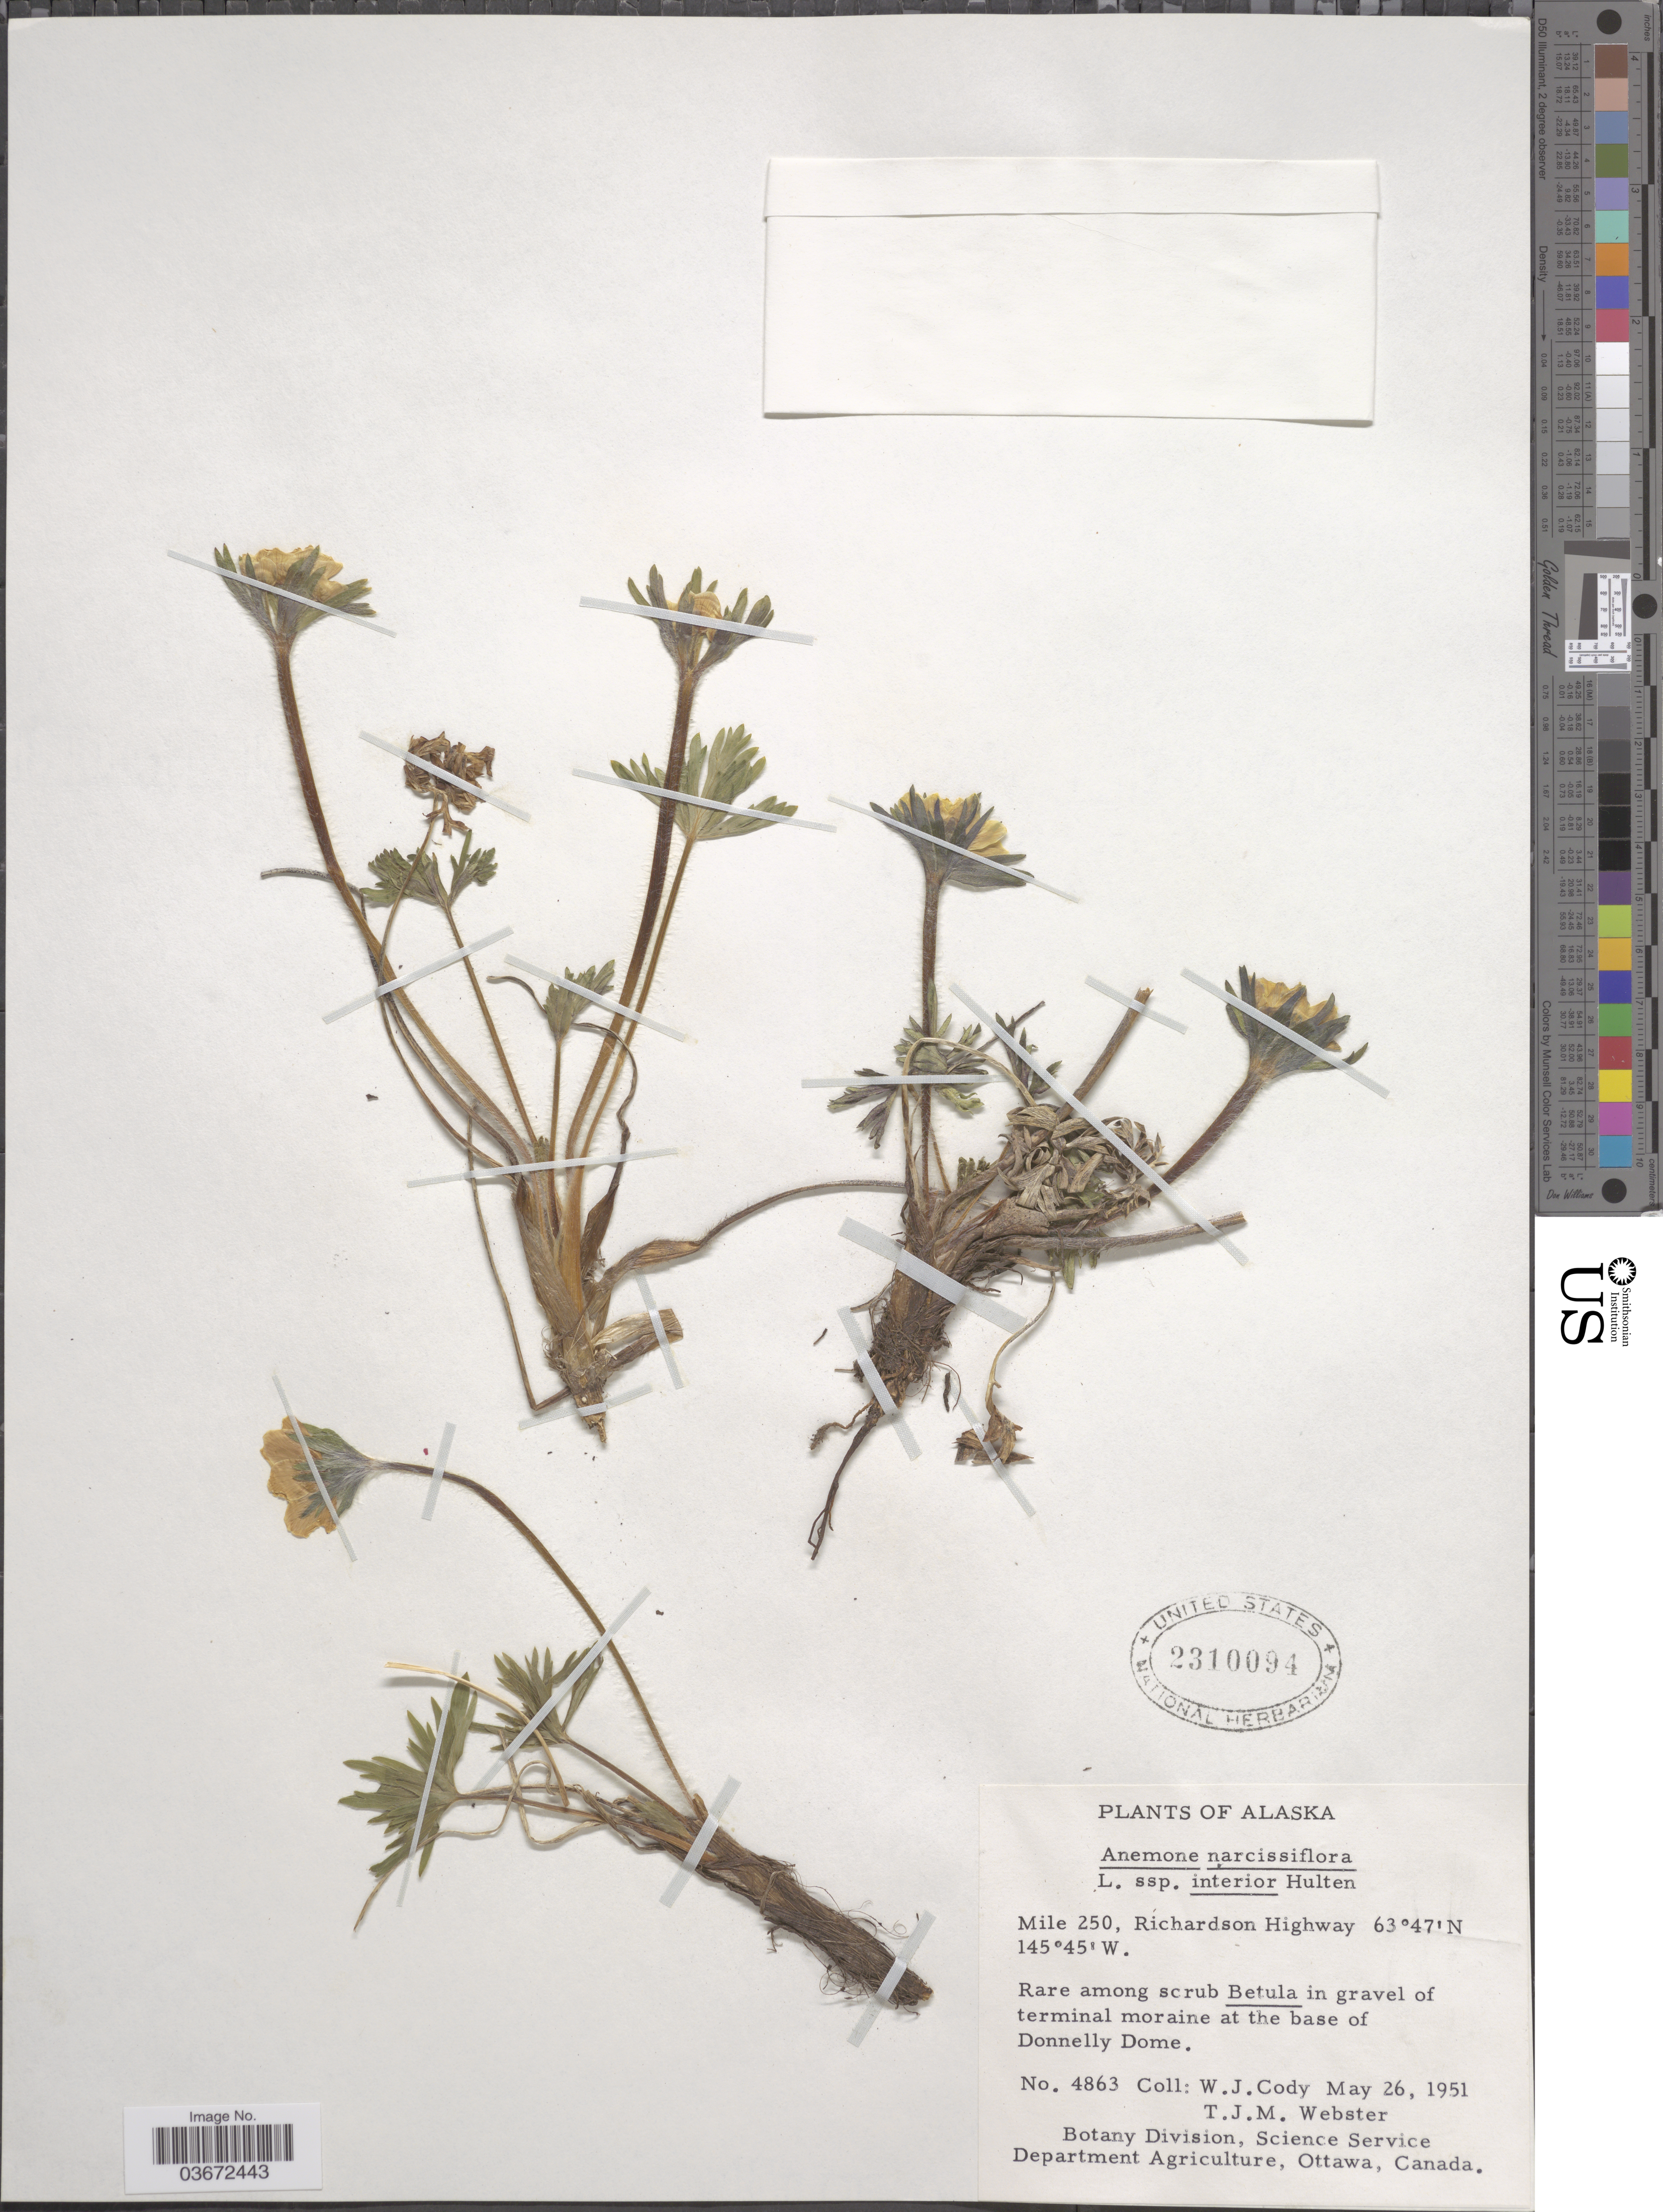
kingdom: Plantae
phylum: Tracheophyta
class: Magnoliopsida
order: Ranunculales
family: Ranunculaceae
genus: Anemone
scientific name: Anemone narcissiflora var. interior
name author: (Hultén) B. Boivin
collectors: W. Cody & T. J. Webster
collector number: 4863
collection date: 1951-05-26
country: United States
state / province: Alaska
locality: Mile 250, Richardson Highway. At the base of Donnelly Dome.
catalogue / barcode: US 2310094